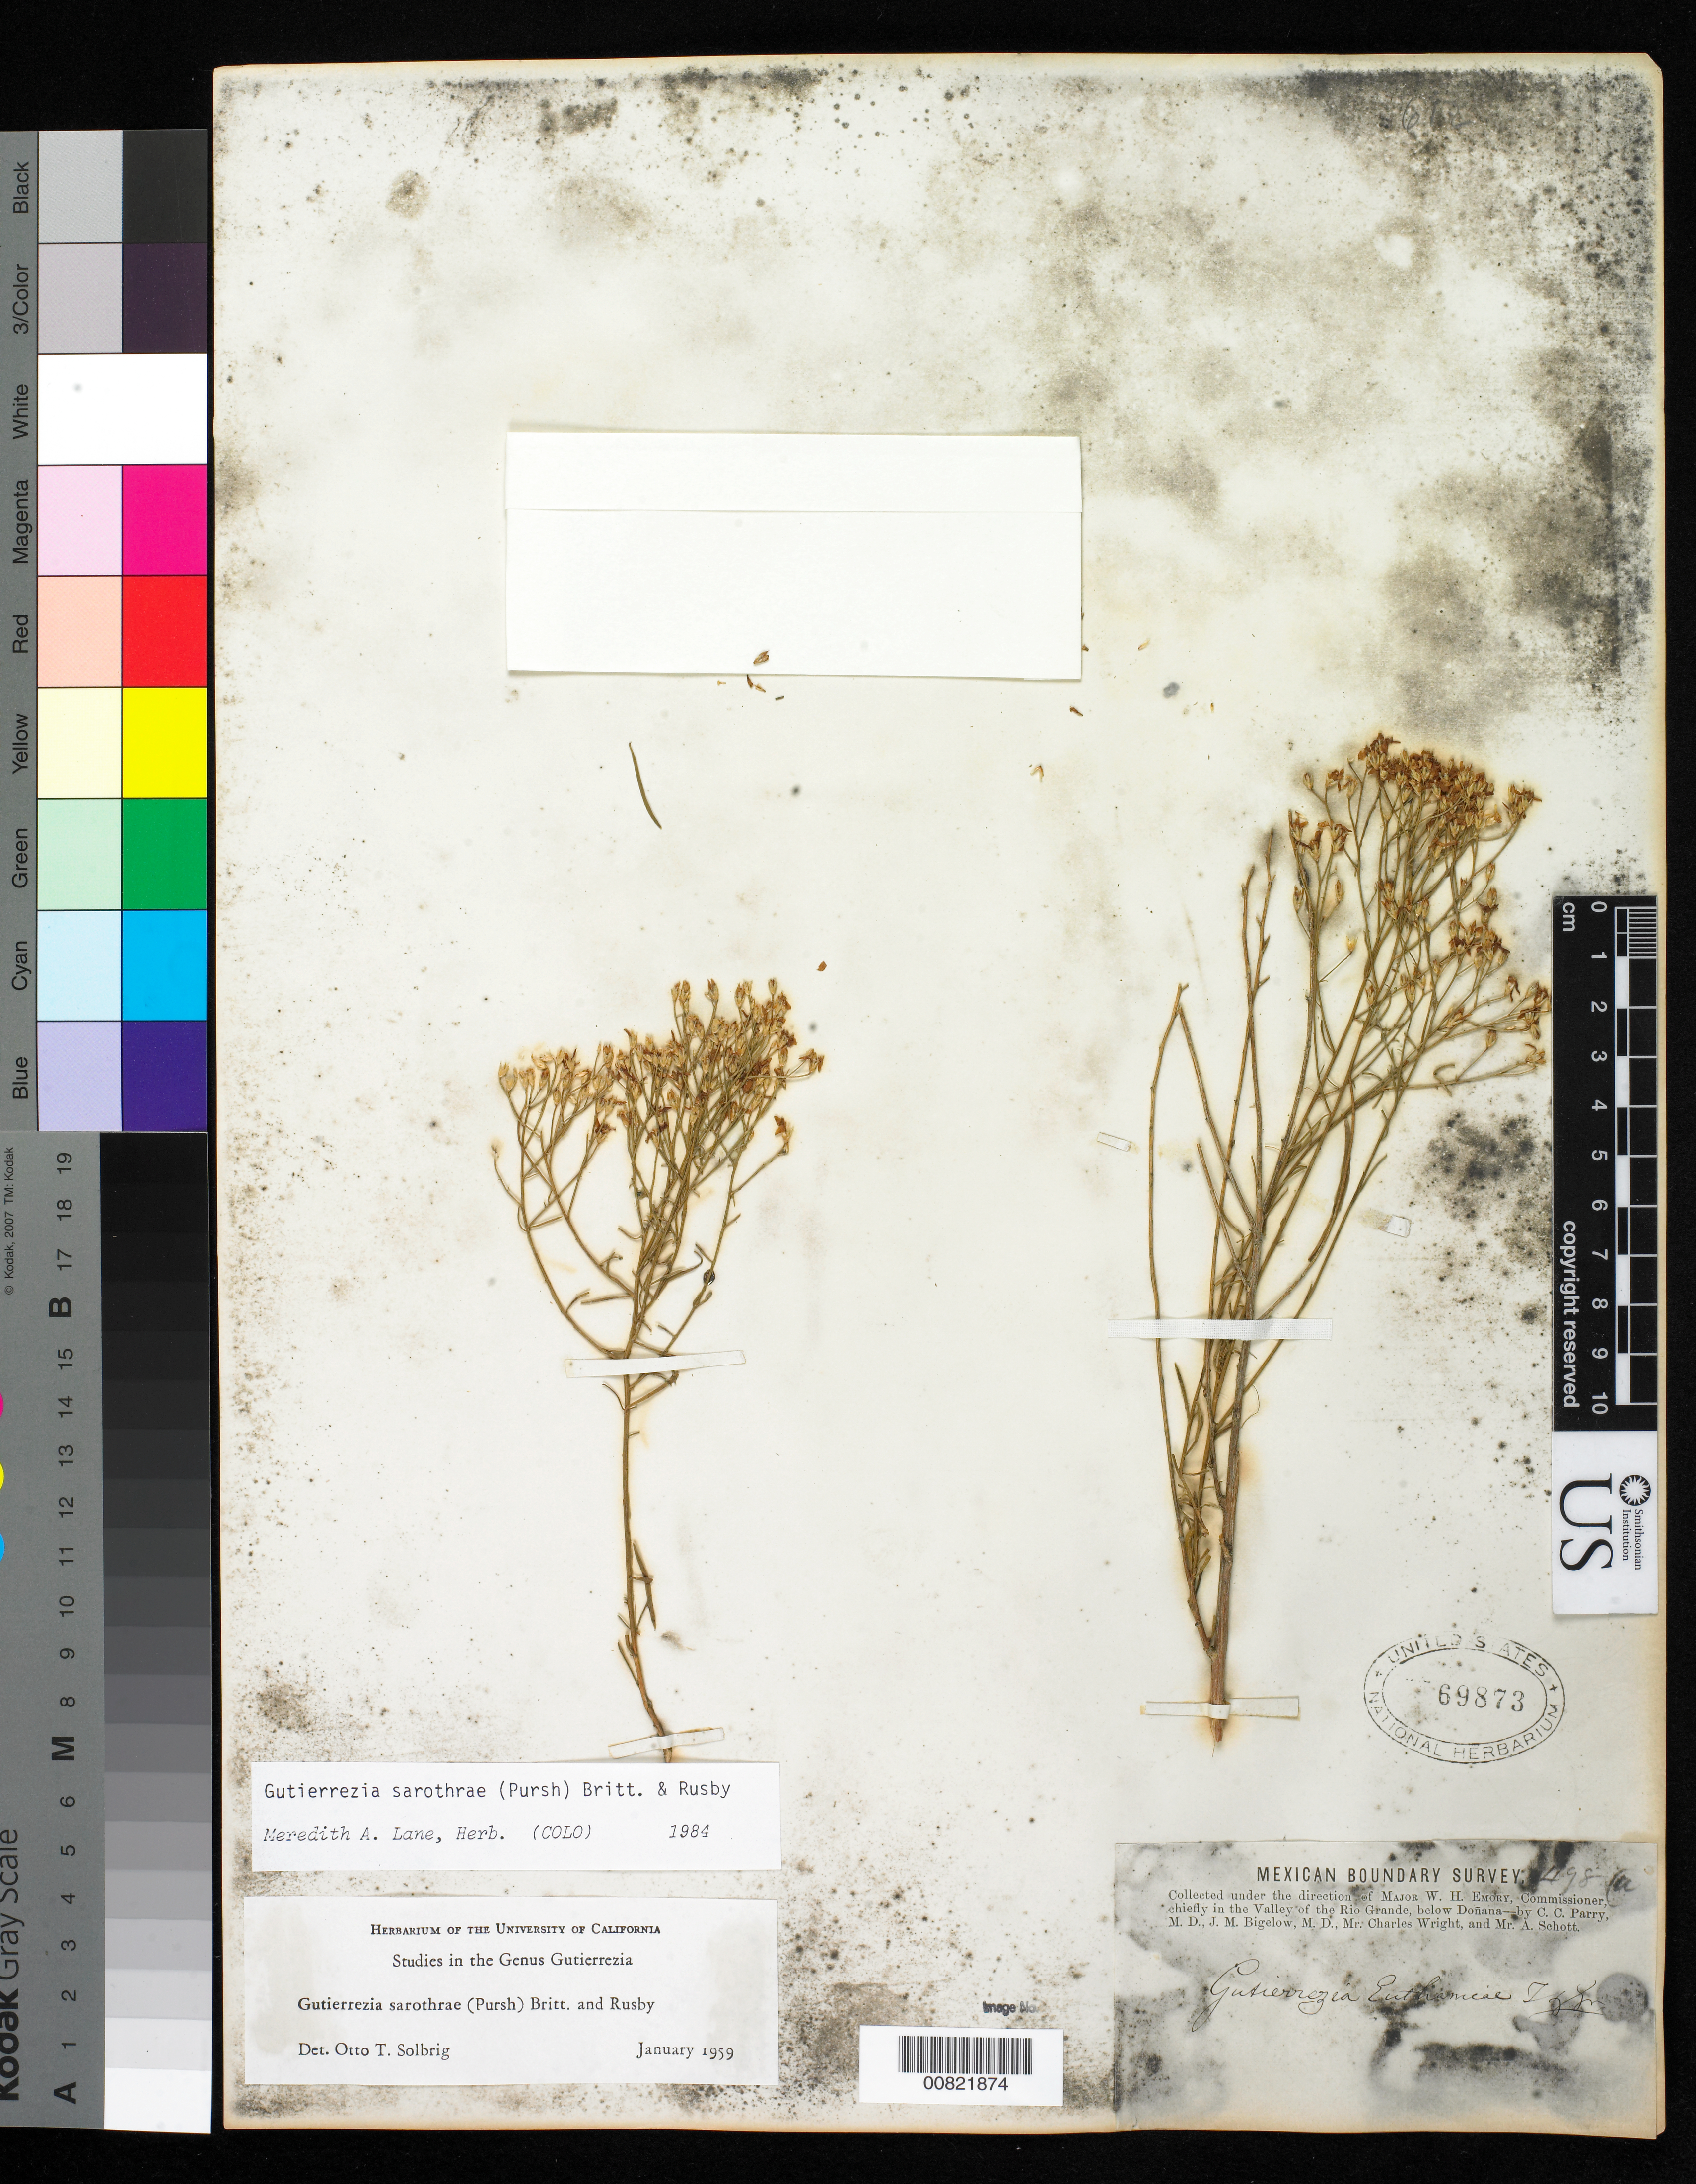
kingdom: Plantae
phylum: Tracheophyta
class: Magnoliopsida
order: Asterales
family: Asteraceae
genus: Gutierrezia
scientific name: Gutierrezia sarothrae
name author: (Pursh) Britton & Rusby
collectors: C. C. Parry, J. M. Bigelow, C. Wright & A. C. V. Schott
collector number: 498a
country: United States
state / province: New Mexico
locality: Valley of the Rio Grande, below Doñana, New Mexico.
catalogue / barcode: US 69873